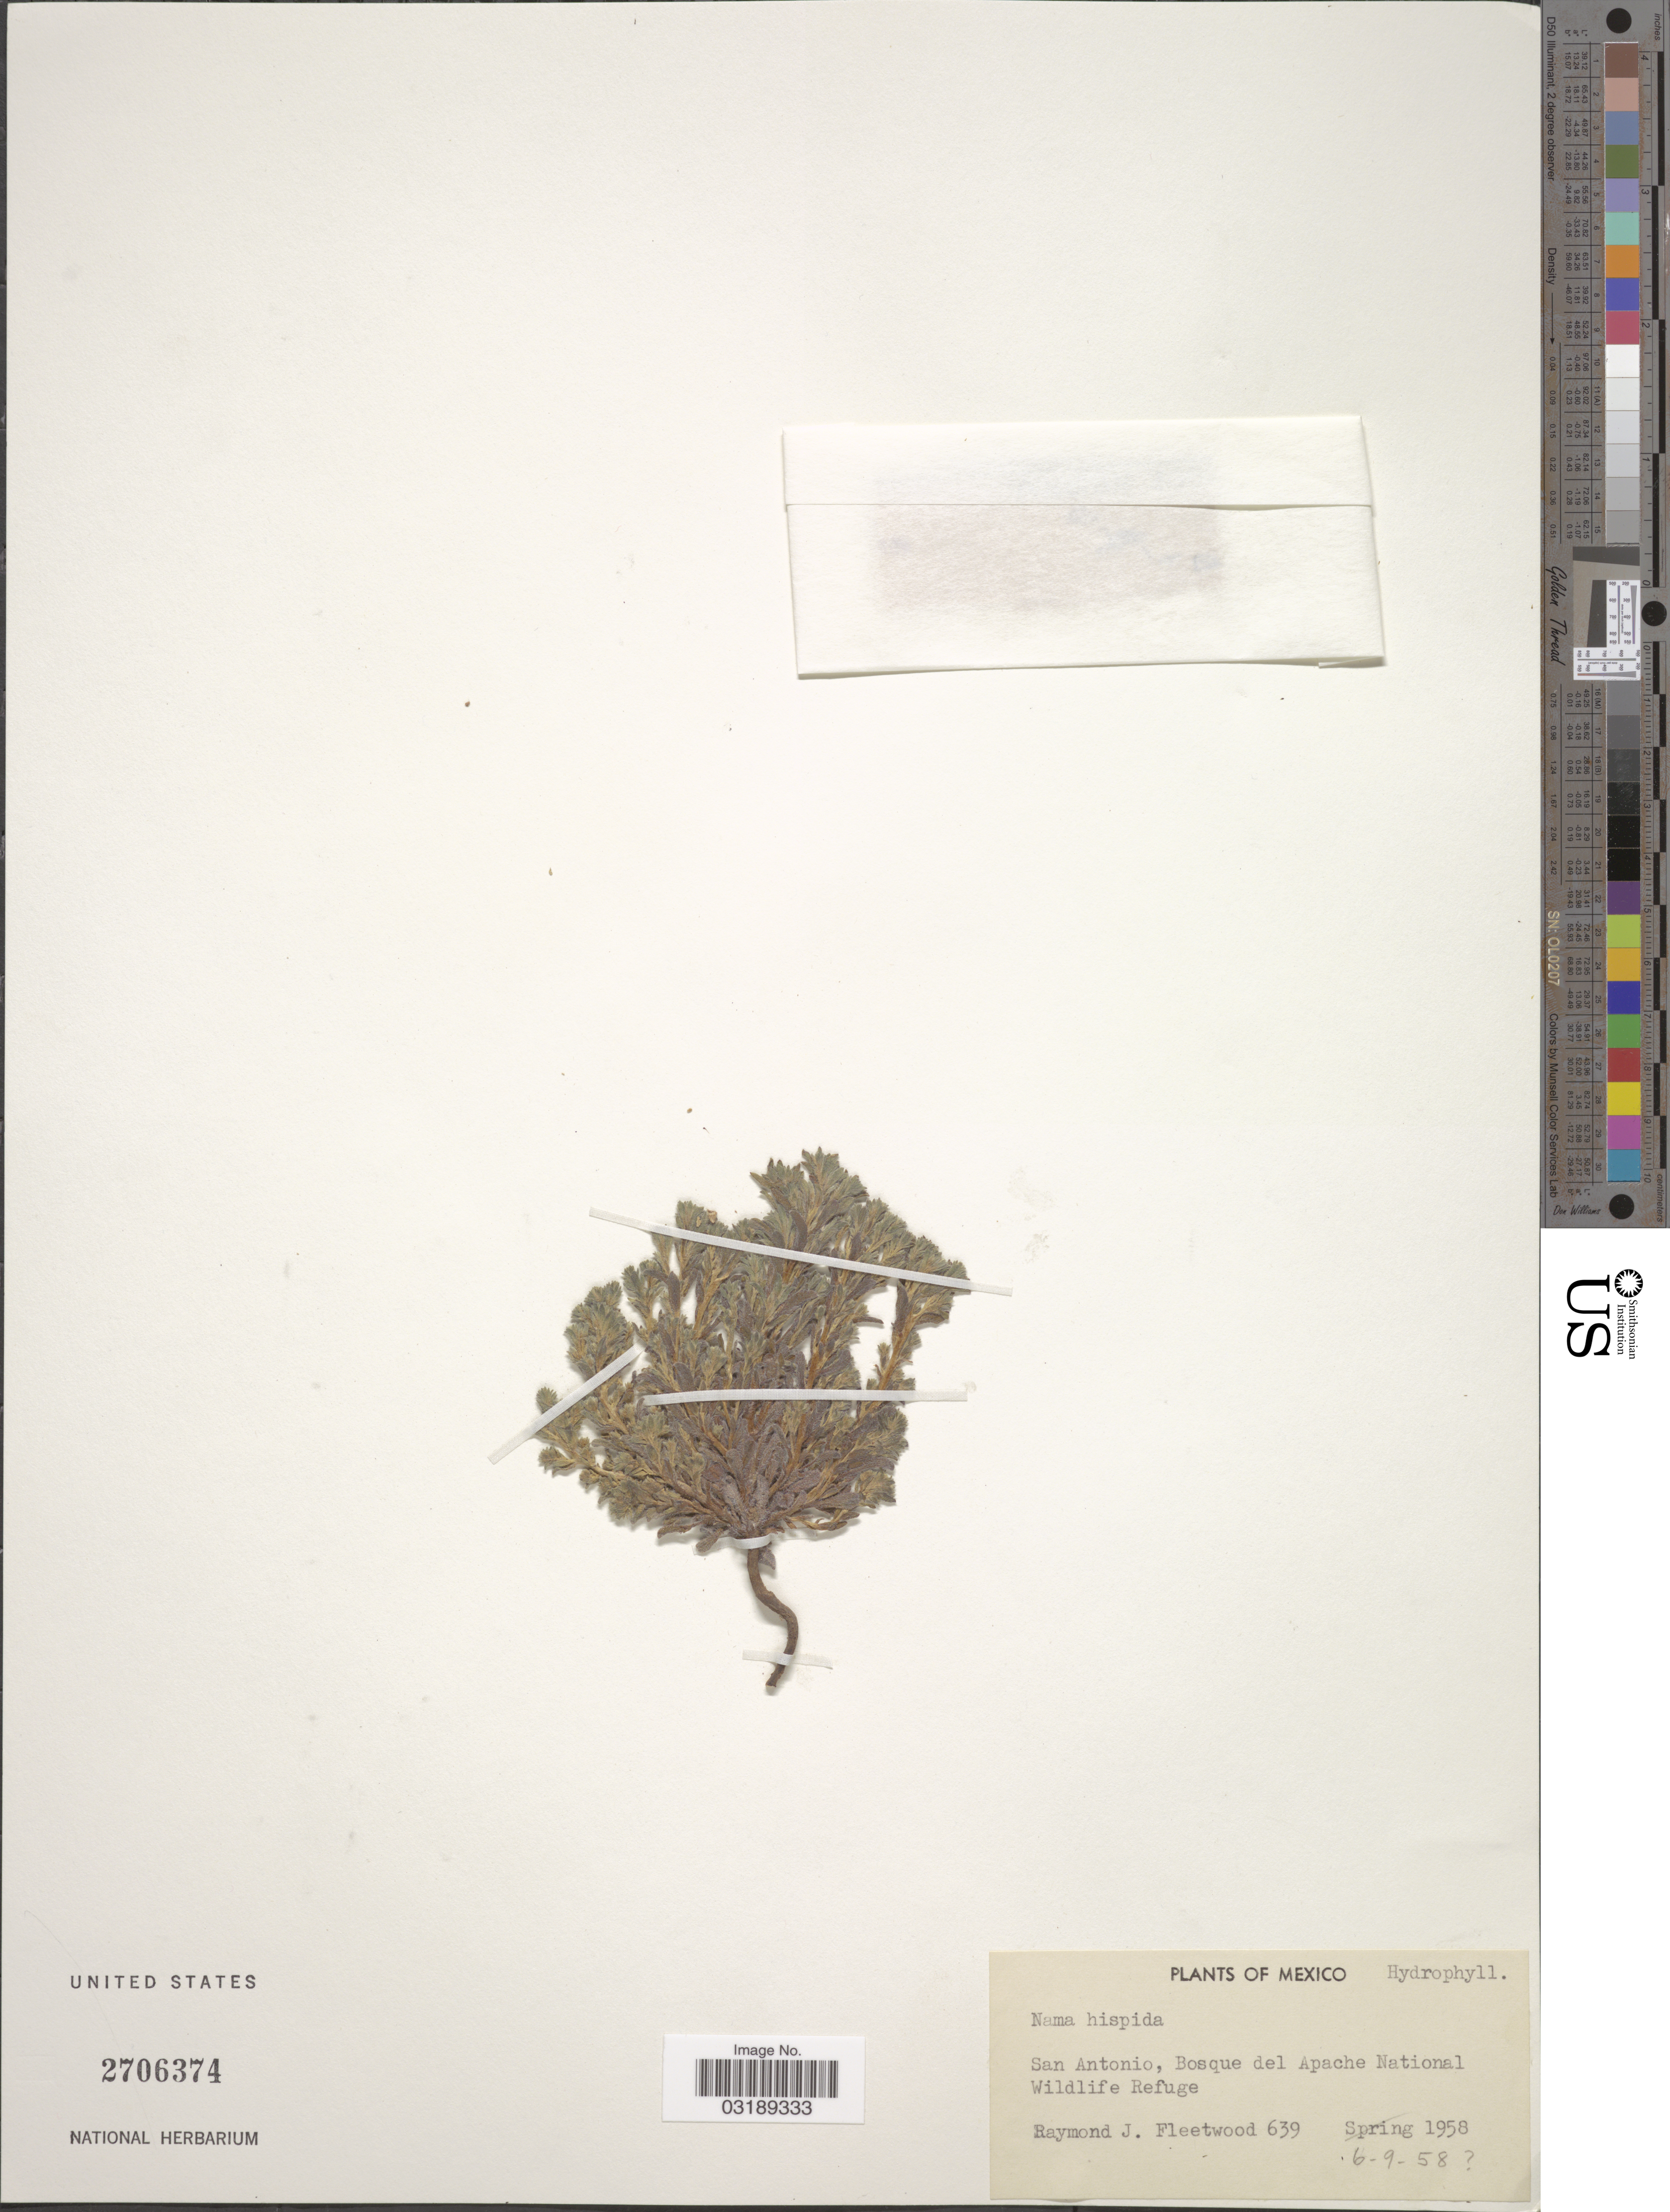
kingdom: Plantae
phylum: Tracheophyta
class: Magnoliopsida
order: Boraginales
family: Namaceae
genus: Nama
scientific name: Nama hispida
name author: A. Gray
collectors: R. J. Fleetwood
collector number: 639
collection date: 1958-09-06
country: Mexico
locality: San Antonio, Bosque del Apache National Wildlife Refuge.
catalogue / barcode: US 2706374